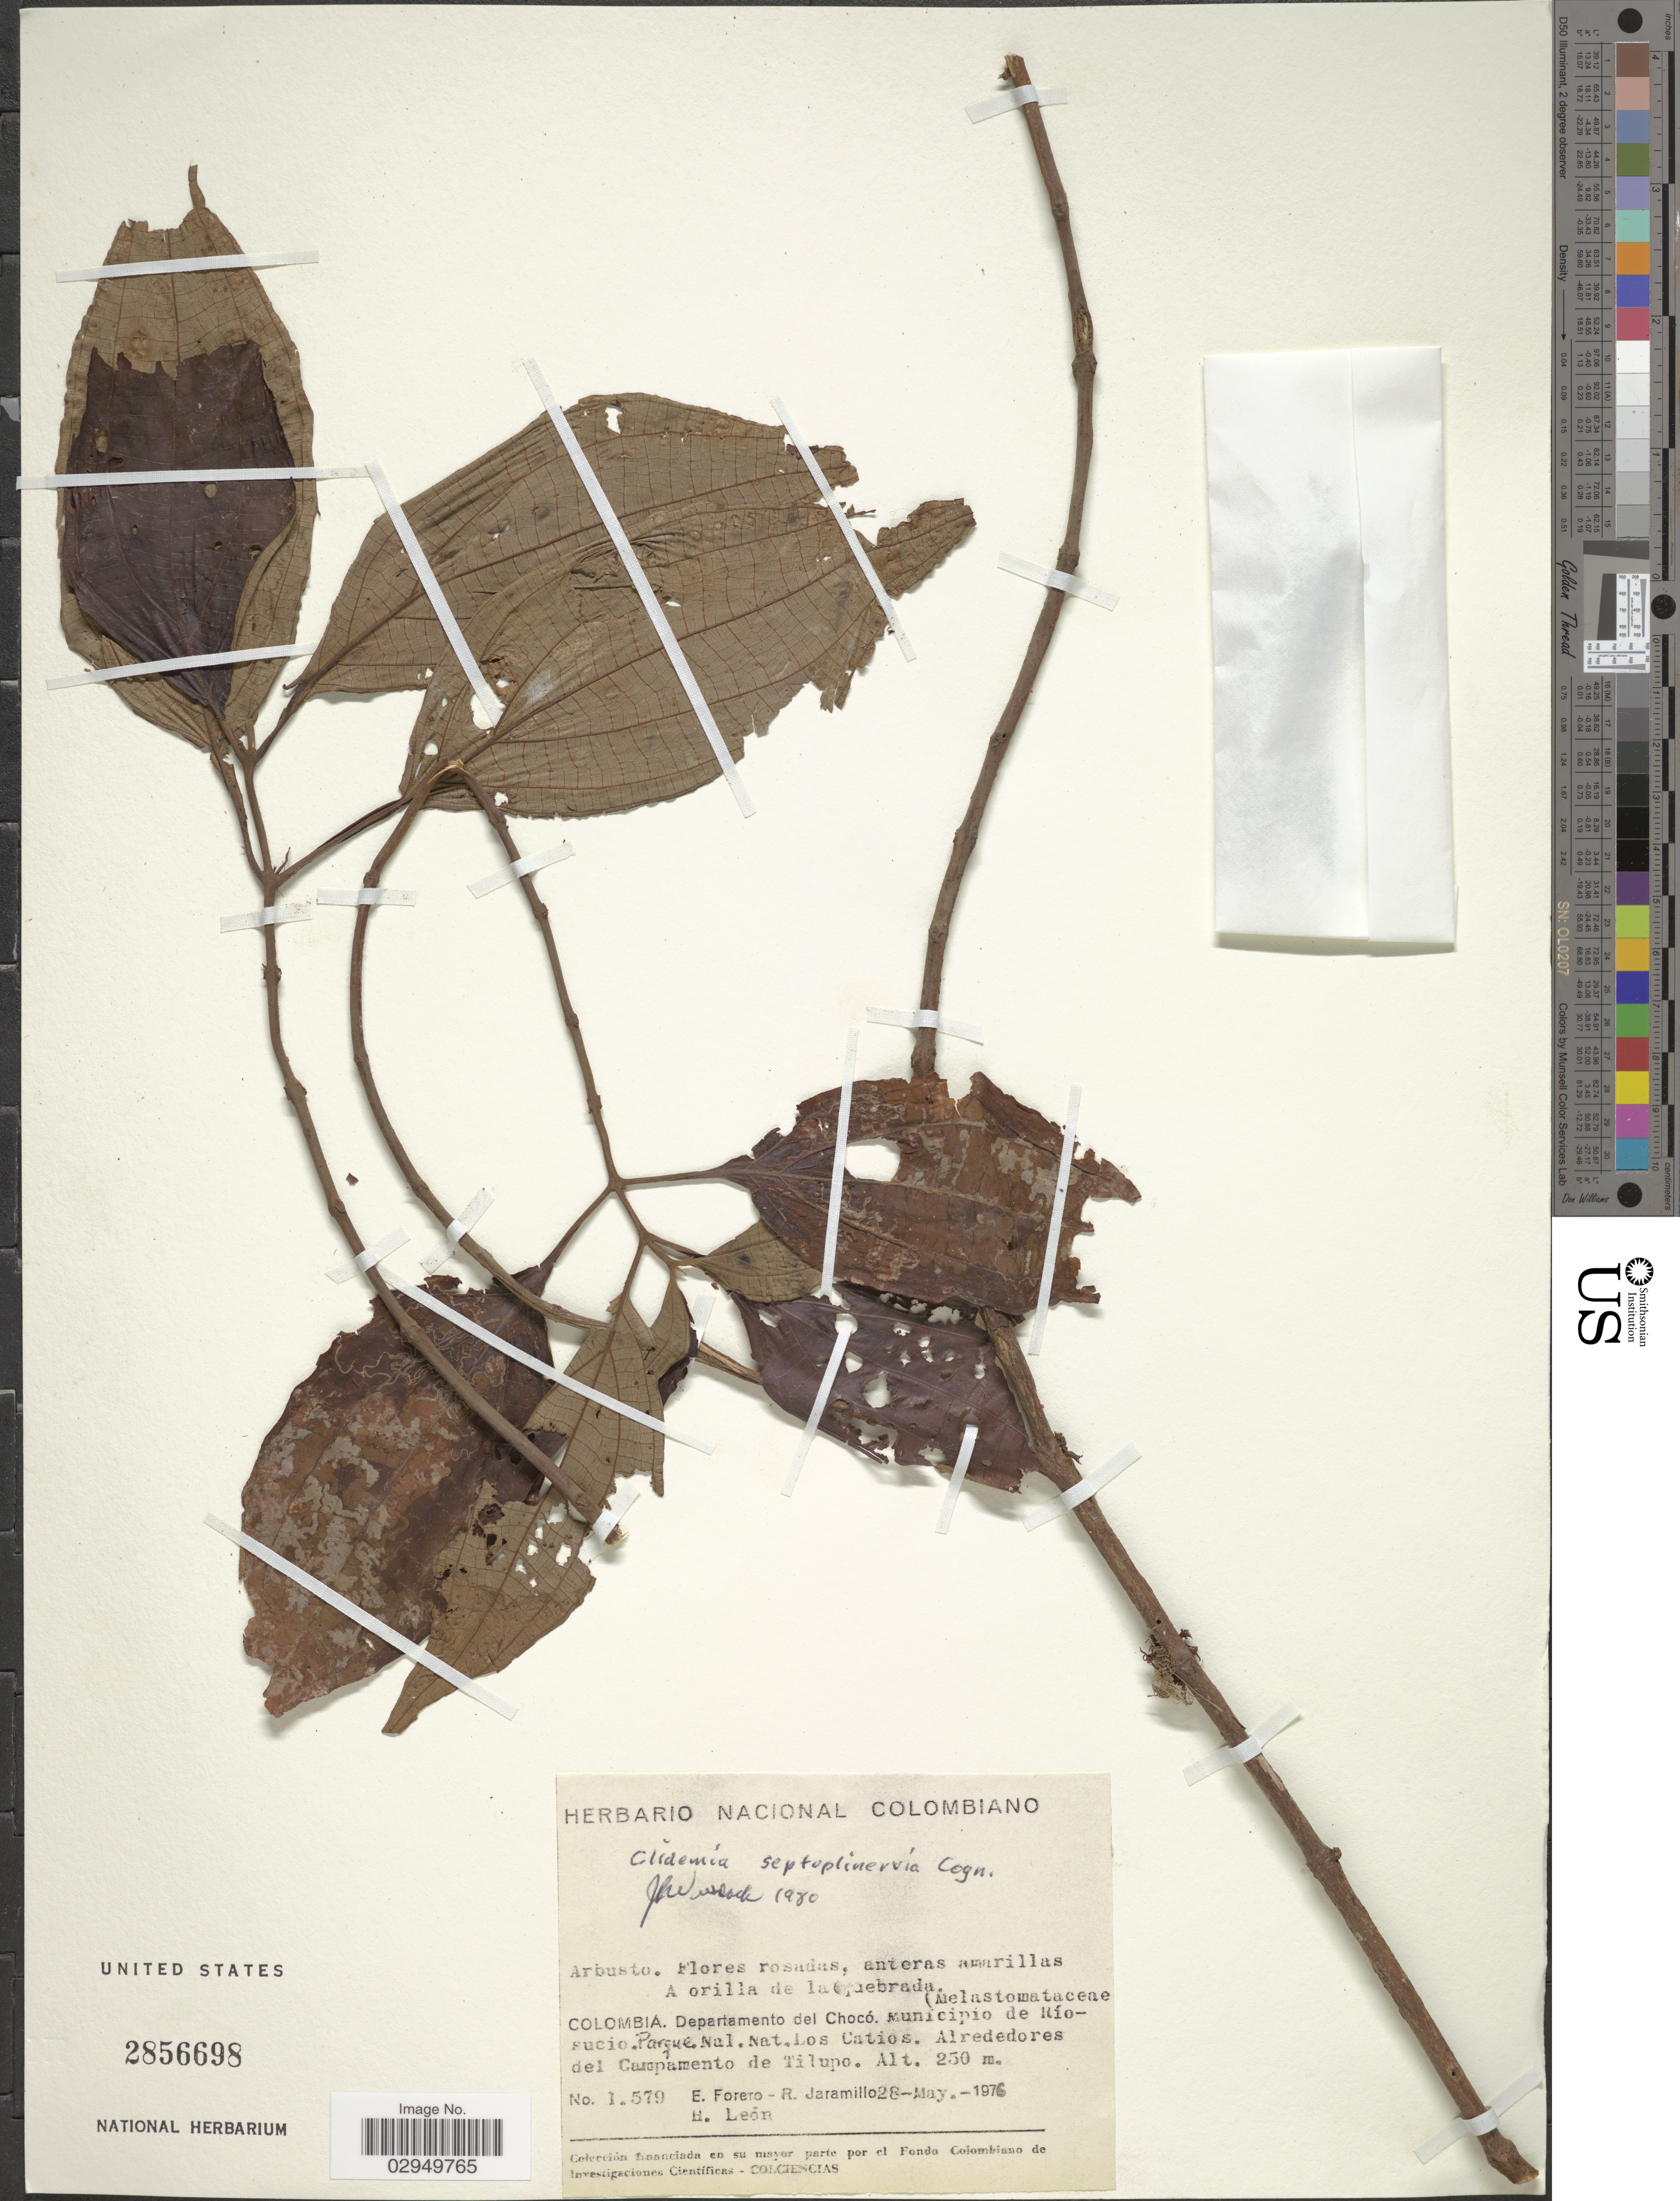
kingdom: Plantae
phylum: Tracheophyta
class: Magnoliopsida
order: Myrtales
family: Melastomataceae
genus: Clidemia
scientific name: Clidemia septuplinervia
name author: Cogn.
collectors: E. Forero, R. Jaramillo & H. León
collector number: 1579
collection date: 1976-05-28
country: Colombia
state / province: Chocó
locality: Departamento del Chocó. Municipio de Ríosucio. Parque. Nal. Nat. Los Catios. Alrededores del Campamento de Tilupo.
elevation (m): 250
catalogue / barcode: US 2856698